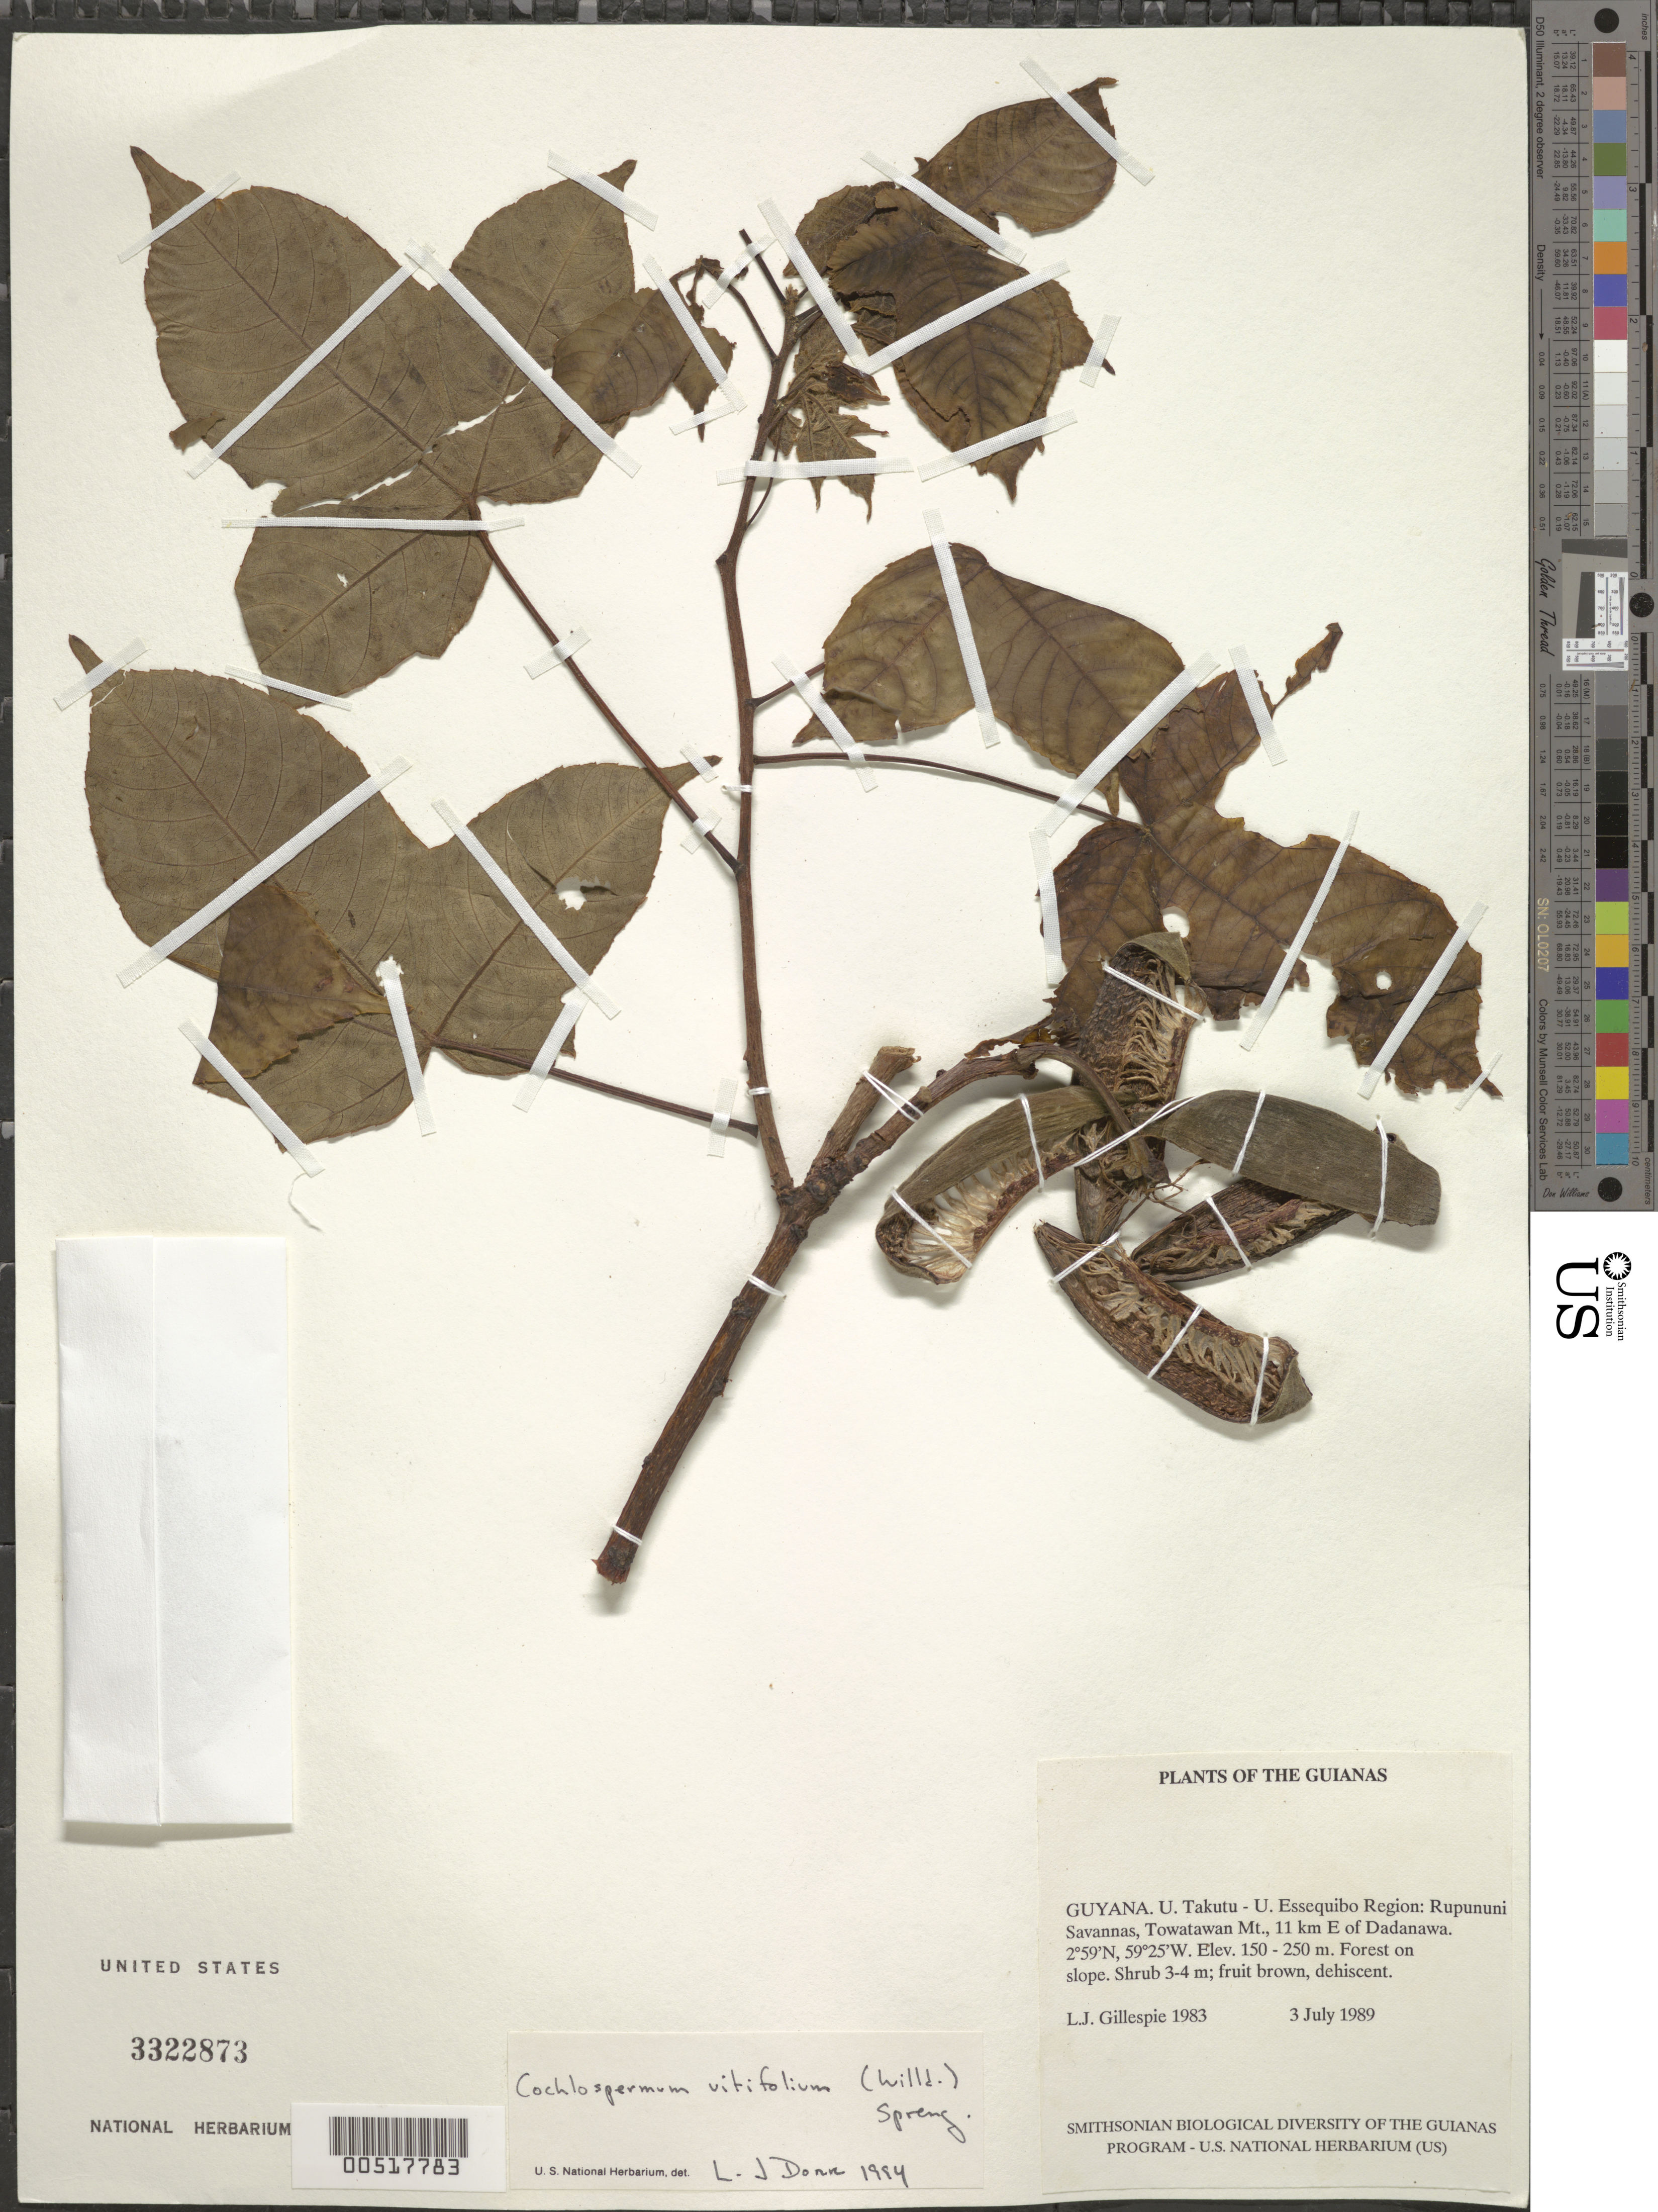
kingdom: Plantae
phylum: Tracheophyta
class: Magnoliopsida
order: Malvales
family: Cochlospermaceae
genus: Cochlospermum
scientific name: Cochlospermum vitifolium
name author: (Willd.) Spreng.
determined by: Dorr, L. J., (BOT), Smithsonian Institution - National Museum of Natural History (UNITED STATES)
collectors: L. J. Gillespie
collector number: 1983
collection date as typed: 3 July 1989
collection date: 1989-07-03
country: Guyana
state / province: U. Takutu-U. Essequibo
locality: Rupununi Savanna, Towatawan Mt, 11 km E of Dadanawa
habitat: Forest on slope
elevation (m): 150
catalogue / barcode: US 3322873